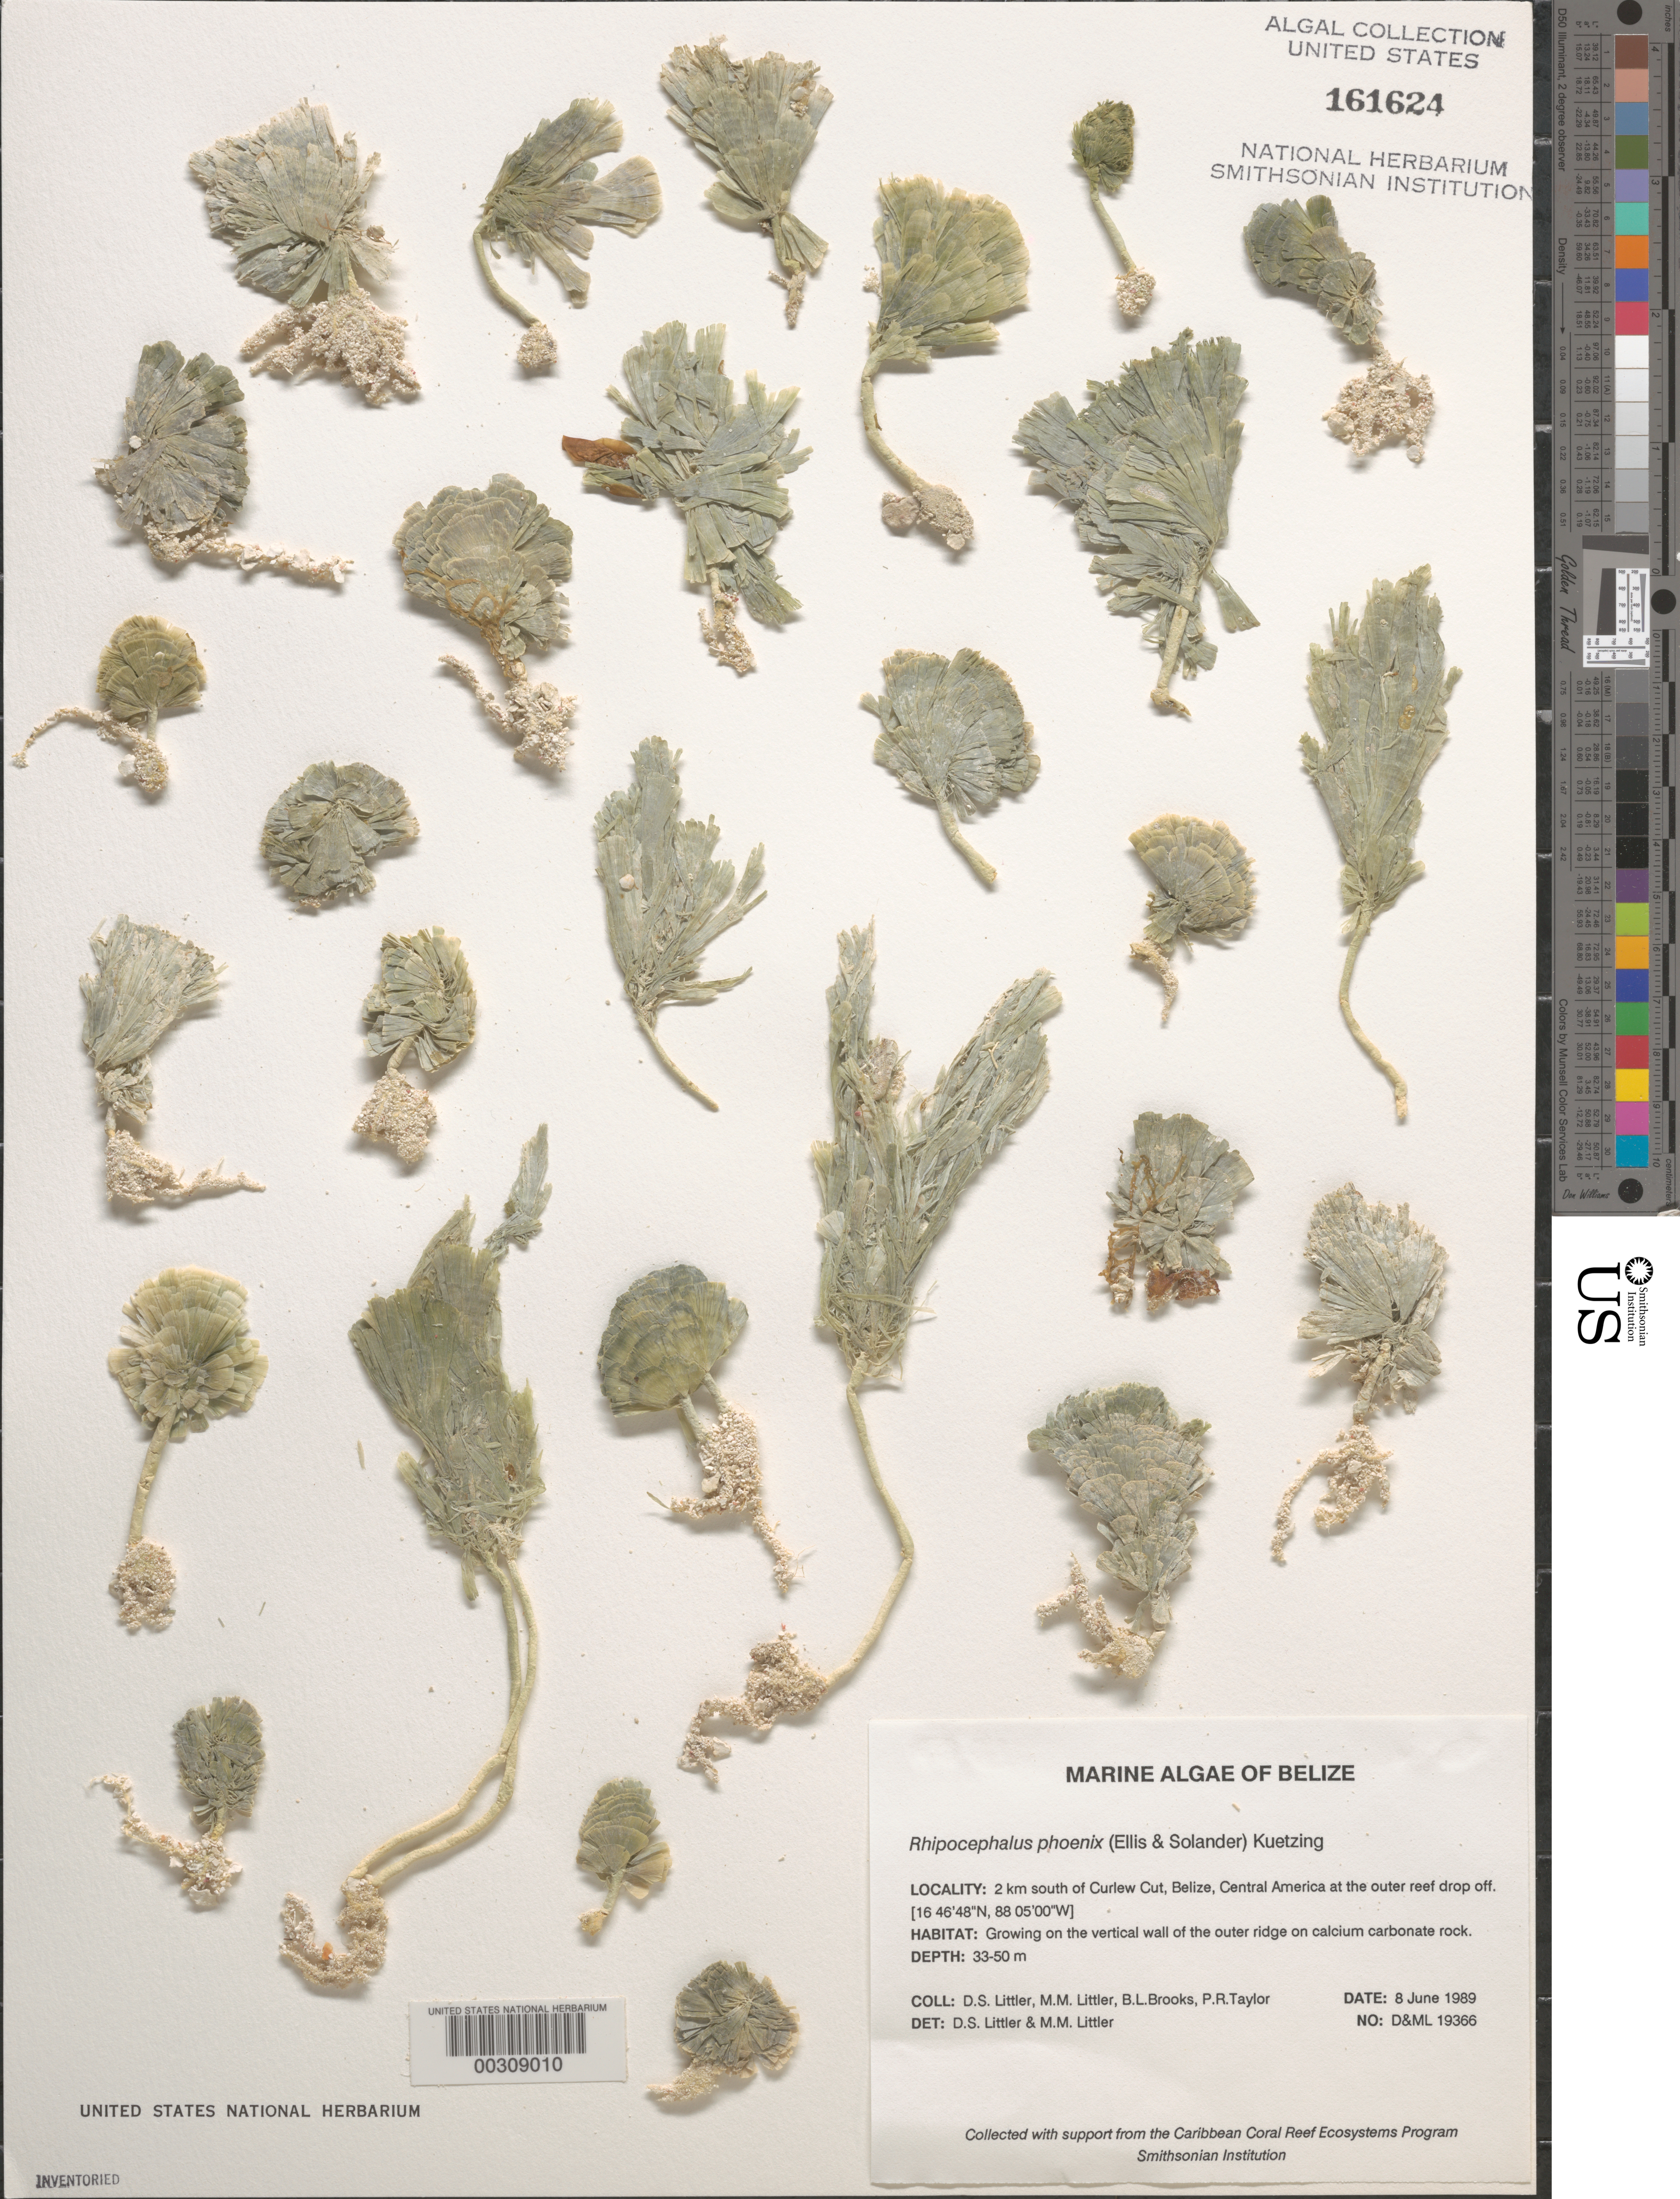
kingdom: Plantae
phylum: Chlorophyta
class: Ulvophyceae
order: Bryopsidales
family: Udoteaceae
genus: Rhipocephalus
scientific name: Rhipocephalus phoenix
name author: (J. Ellis & Sol.) Kütz.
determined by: Littler, D. S.; Littler, M. M.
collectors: D. S. Littler, M. M. Littler, B. Brooks & P. R. Taylor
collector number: D&ML 19366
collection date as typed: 08 Jun 1989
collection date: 1989-06-08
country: Belize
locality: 2 km south of Curlew Cut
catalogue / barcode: US 161624